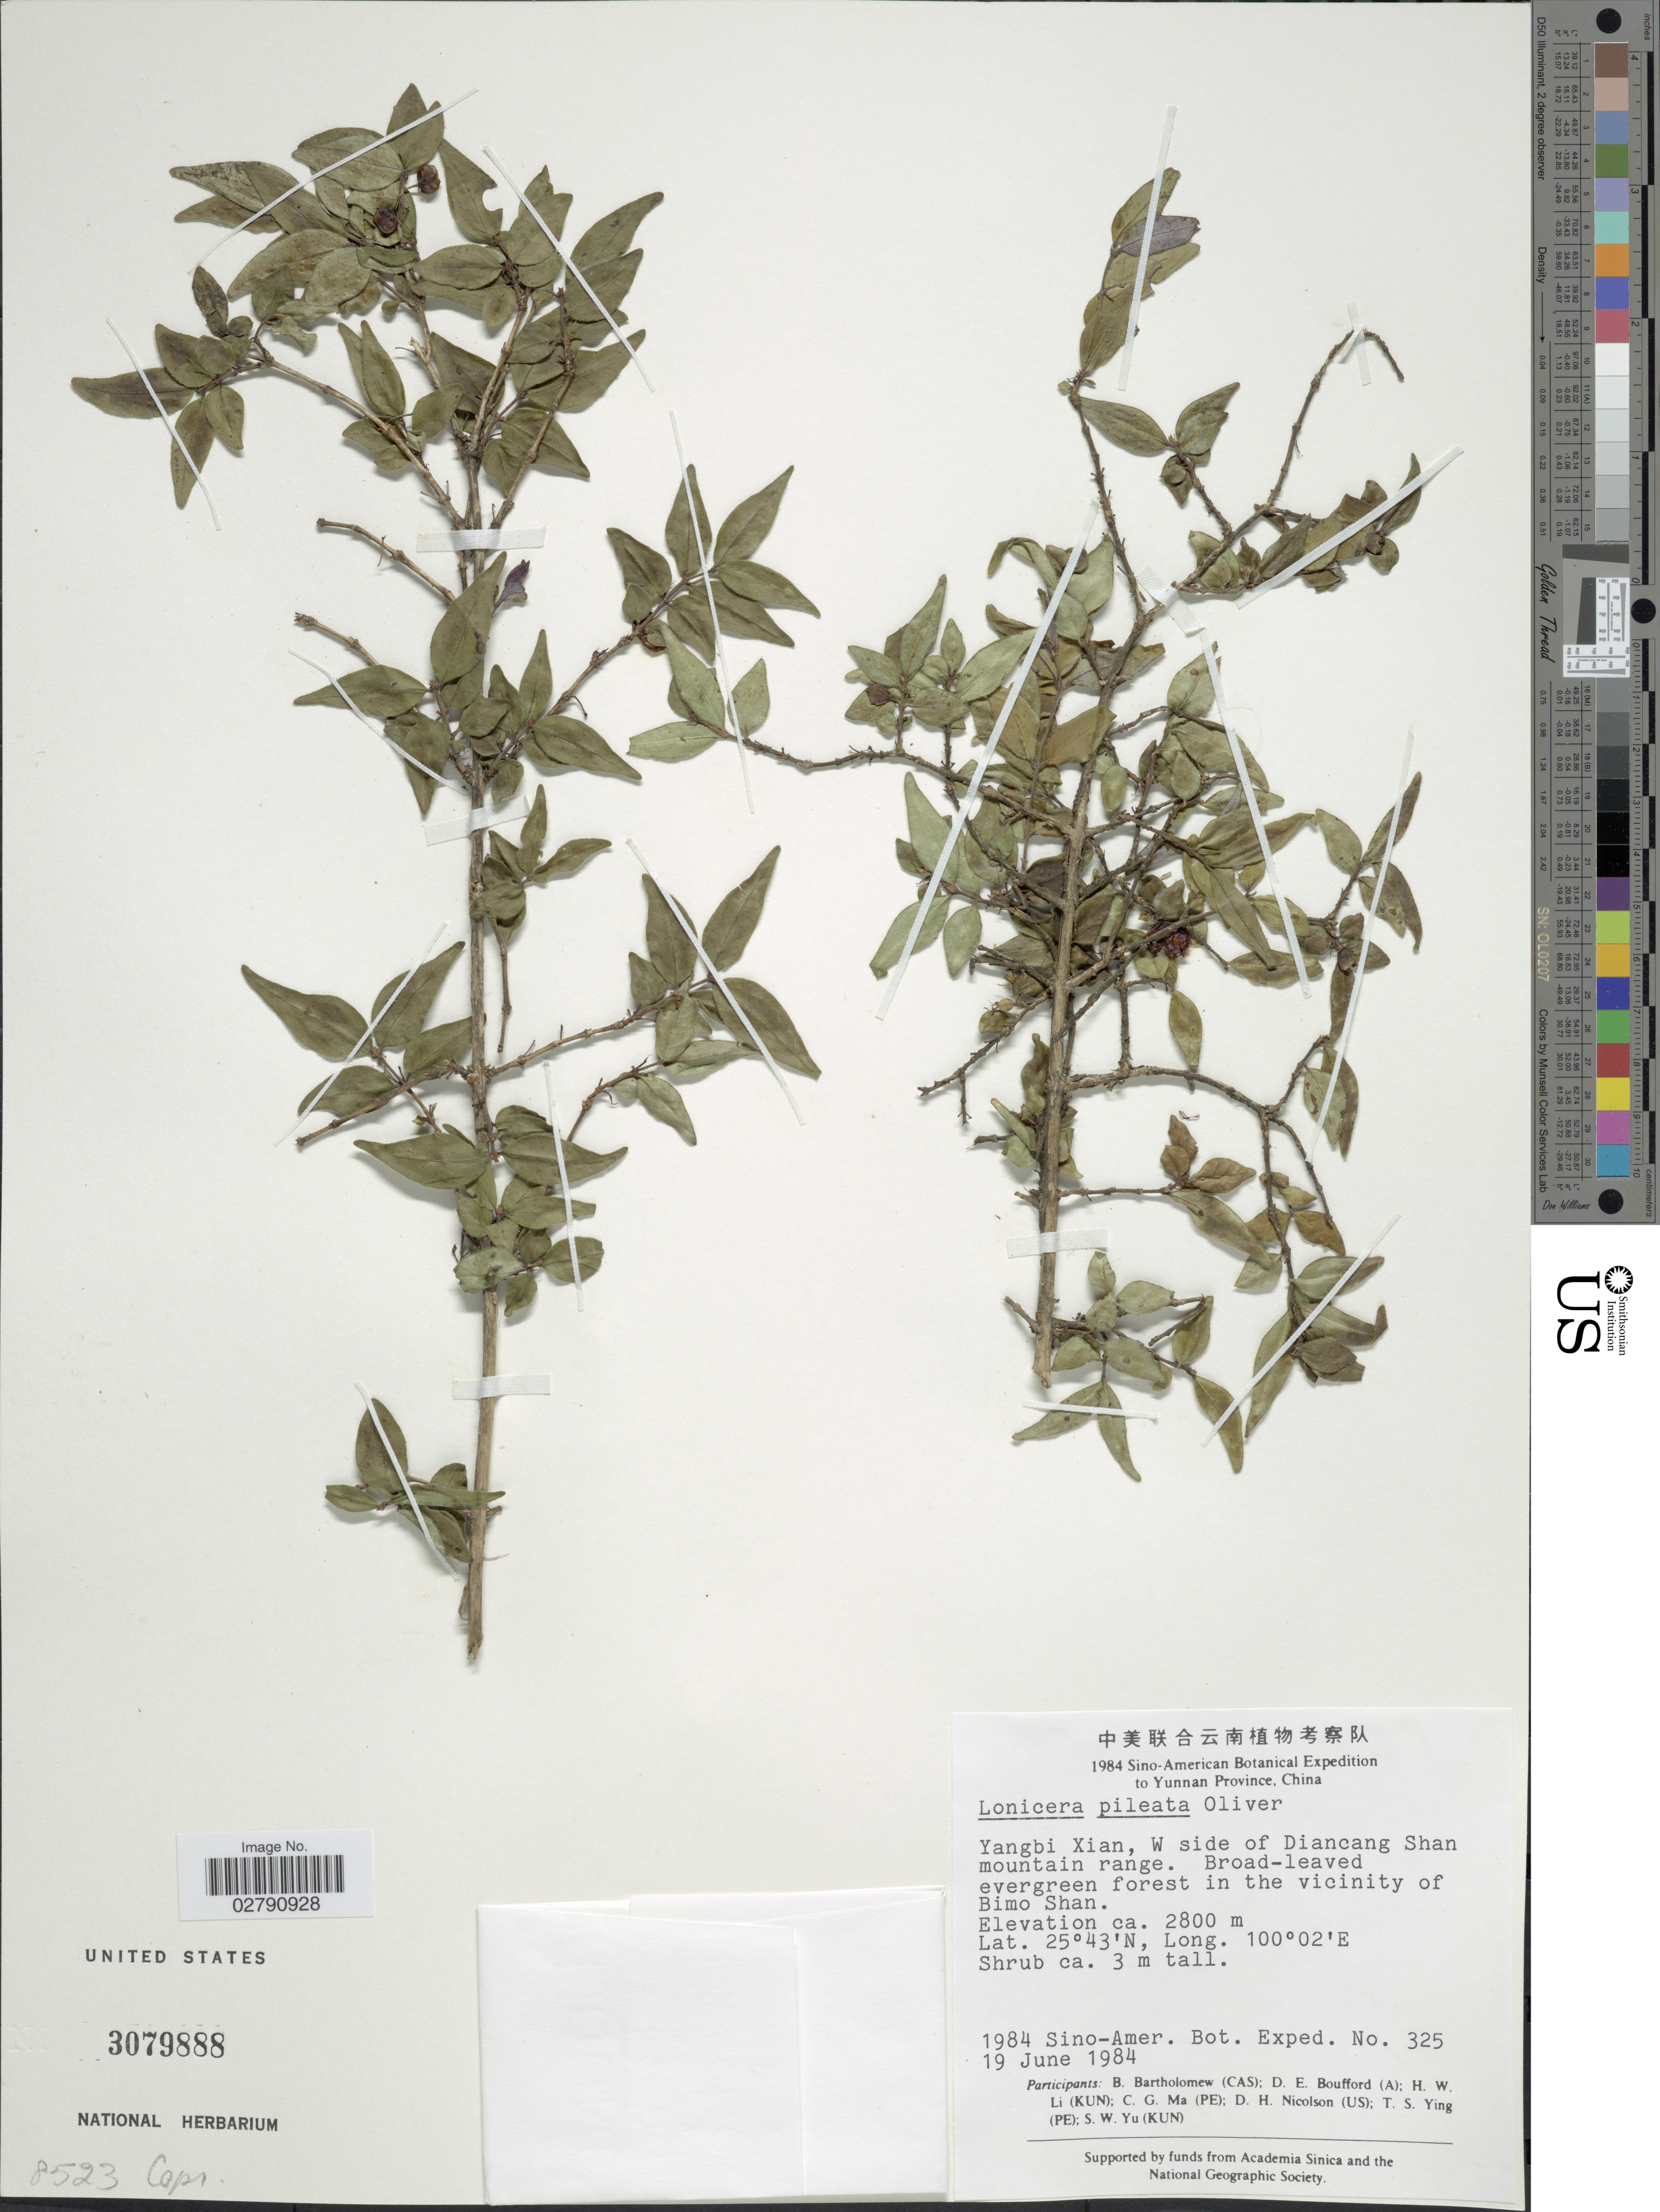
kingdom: Plantae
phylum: Tracheophyta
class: Magnoliopsida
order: Dipsacales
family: Caprifoliaceae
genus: Lonicera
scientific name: Lonicera pileata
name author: Oliv.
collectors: Sino-Amer. Bot. Exped. 1984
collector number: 325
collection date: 1984-06-19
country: China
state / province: Yunnan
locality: Yangbi Xian, W side of Diancang Shan mountain range. Broad-leaved evergreen forest in the vicinity of Bimo Shan.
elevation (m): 2800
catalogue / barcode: US 3079888